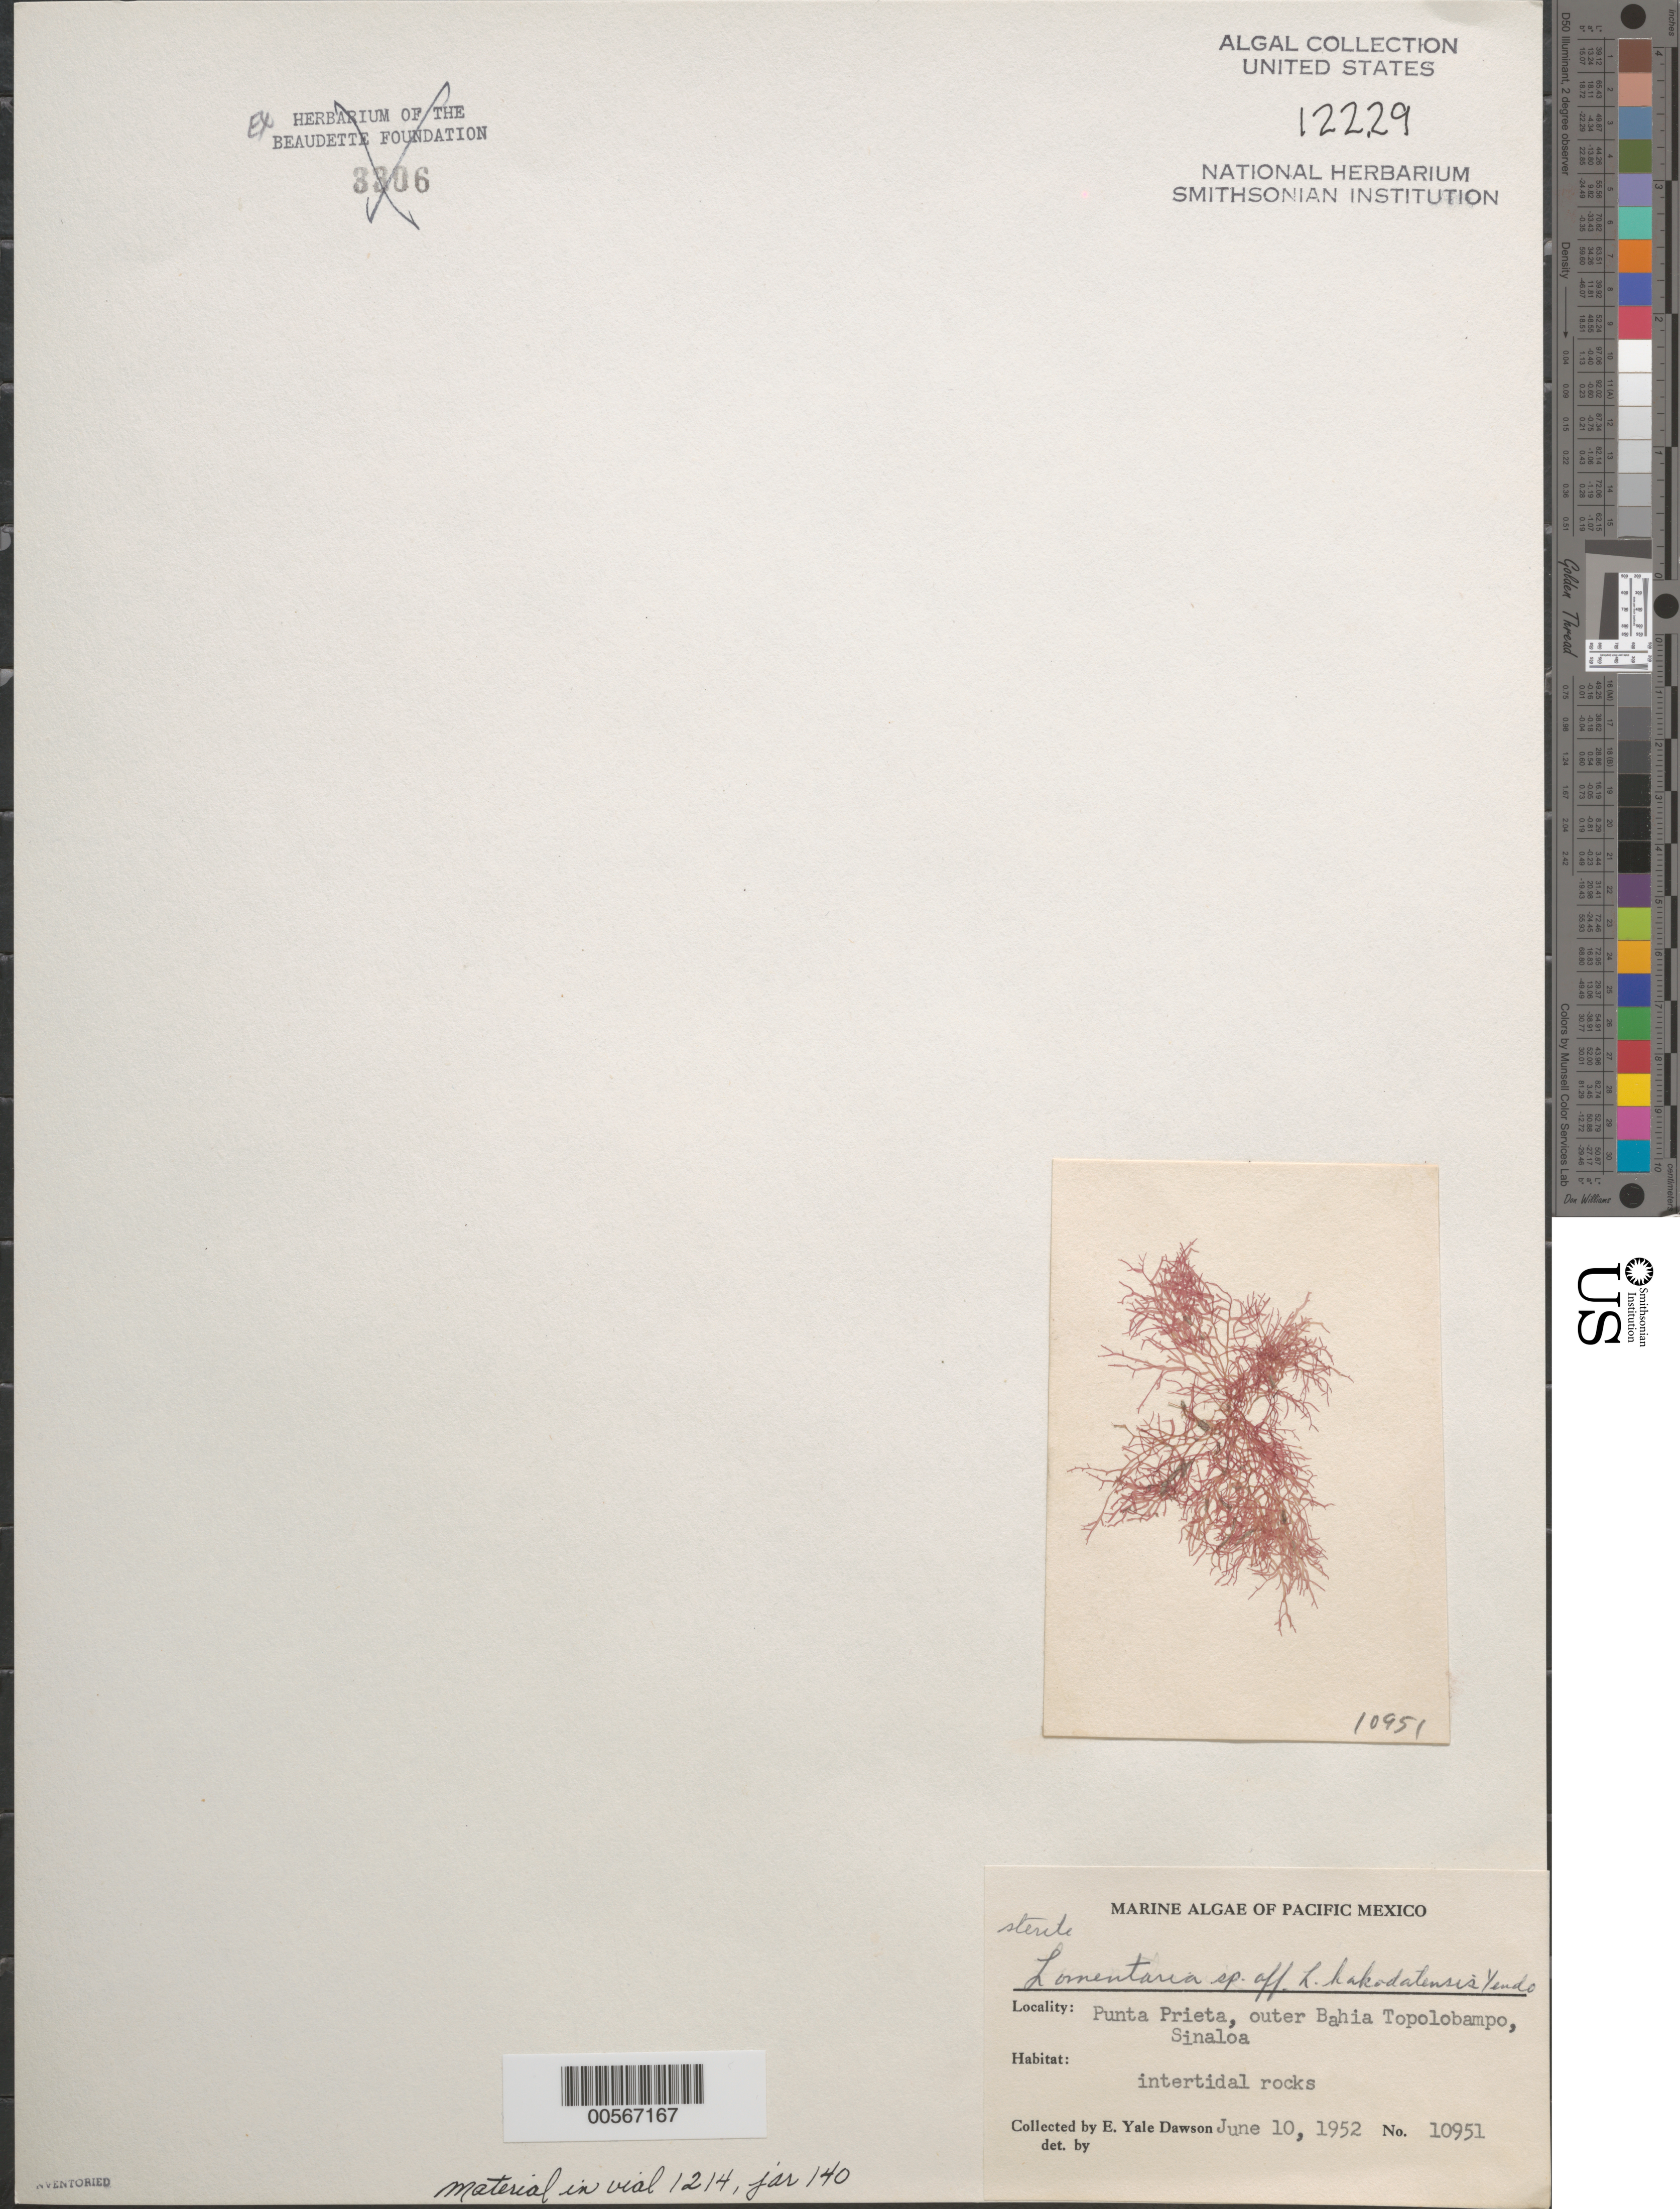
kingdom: Plantae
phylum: Rhodophyta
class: Florideophyceae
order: Rhodymeniales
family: Lomentariaceae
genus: Yendoa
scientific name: Yendoa hakodatensis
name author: (Yendo) Santos et al.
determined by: Algae name updating Project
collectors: E. Y. Dawson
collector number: EYD 10951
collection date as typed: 10 Jun 1952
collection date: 1952-06-10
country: Mexico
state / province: Sinaloa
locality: Punta Prieta, Bahia Topolobampo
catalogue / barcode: US 12229